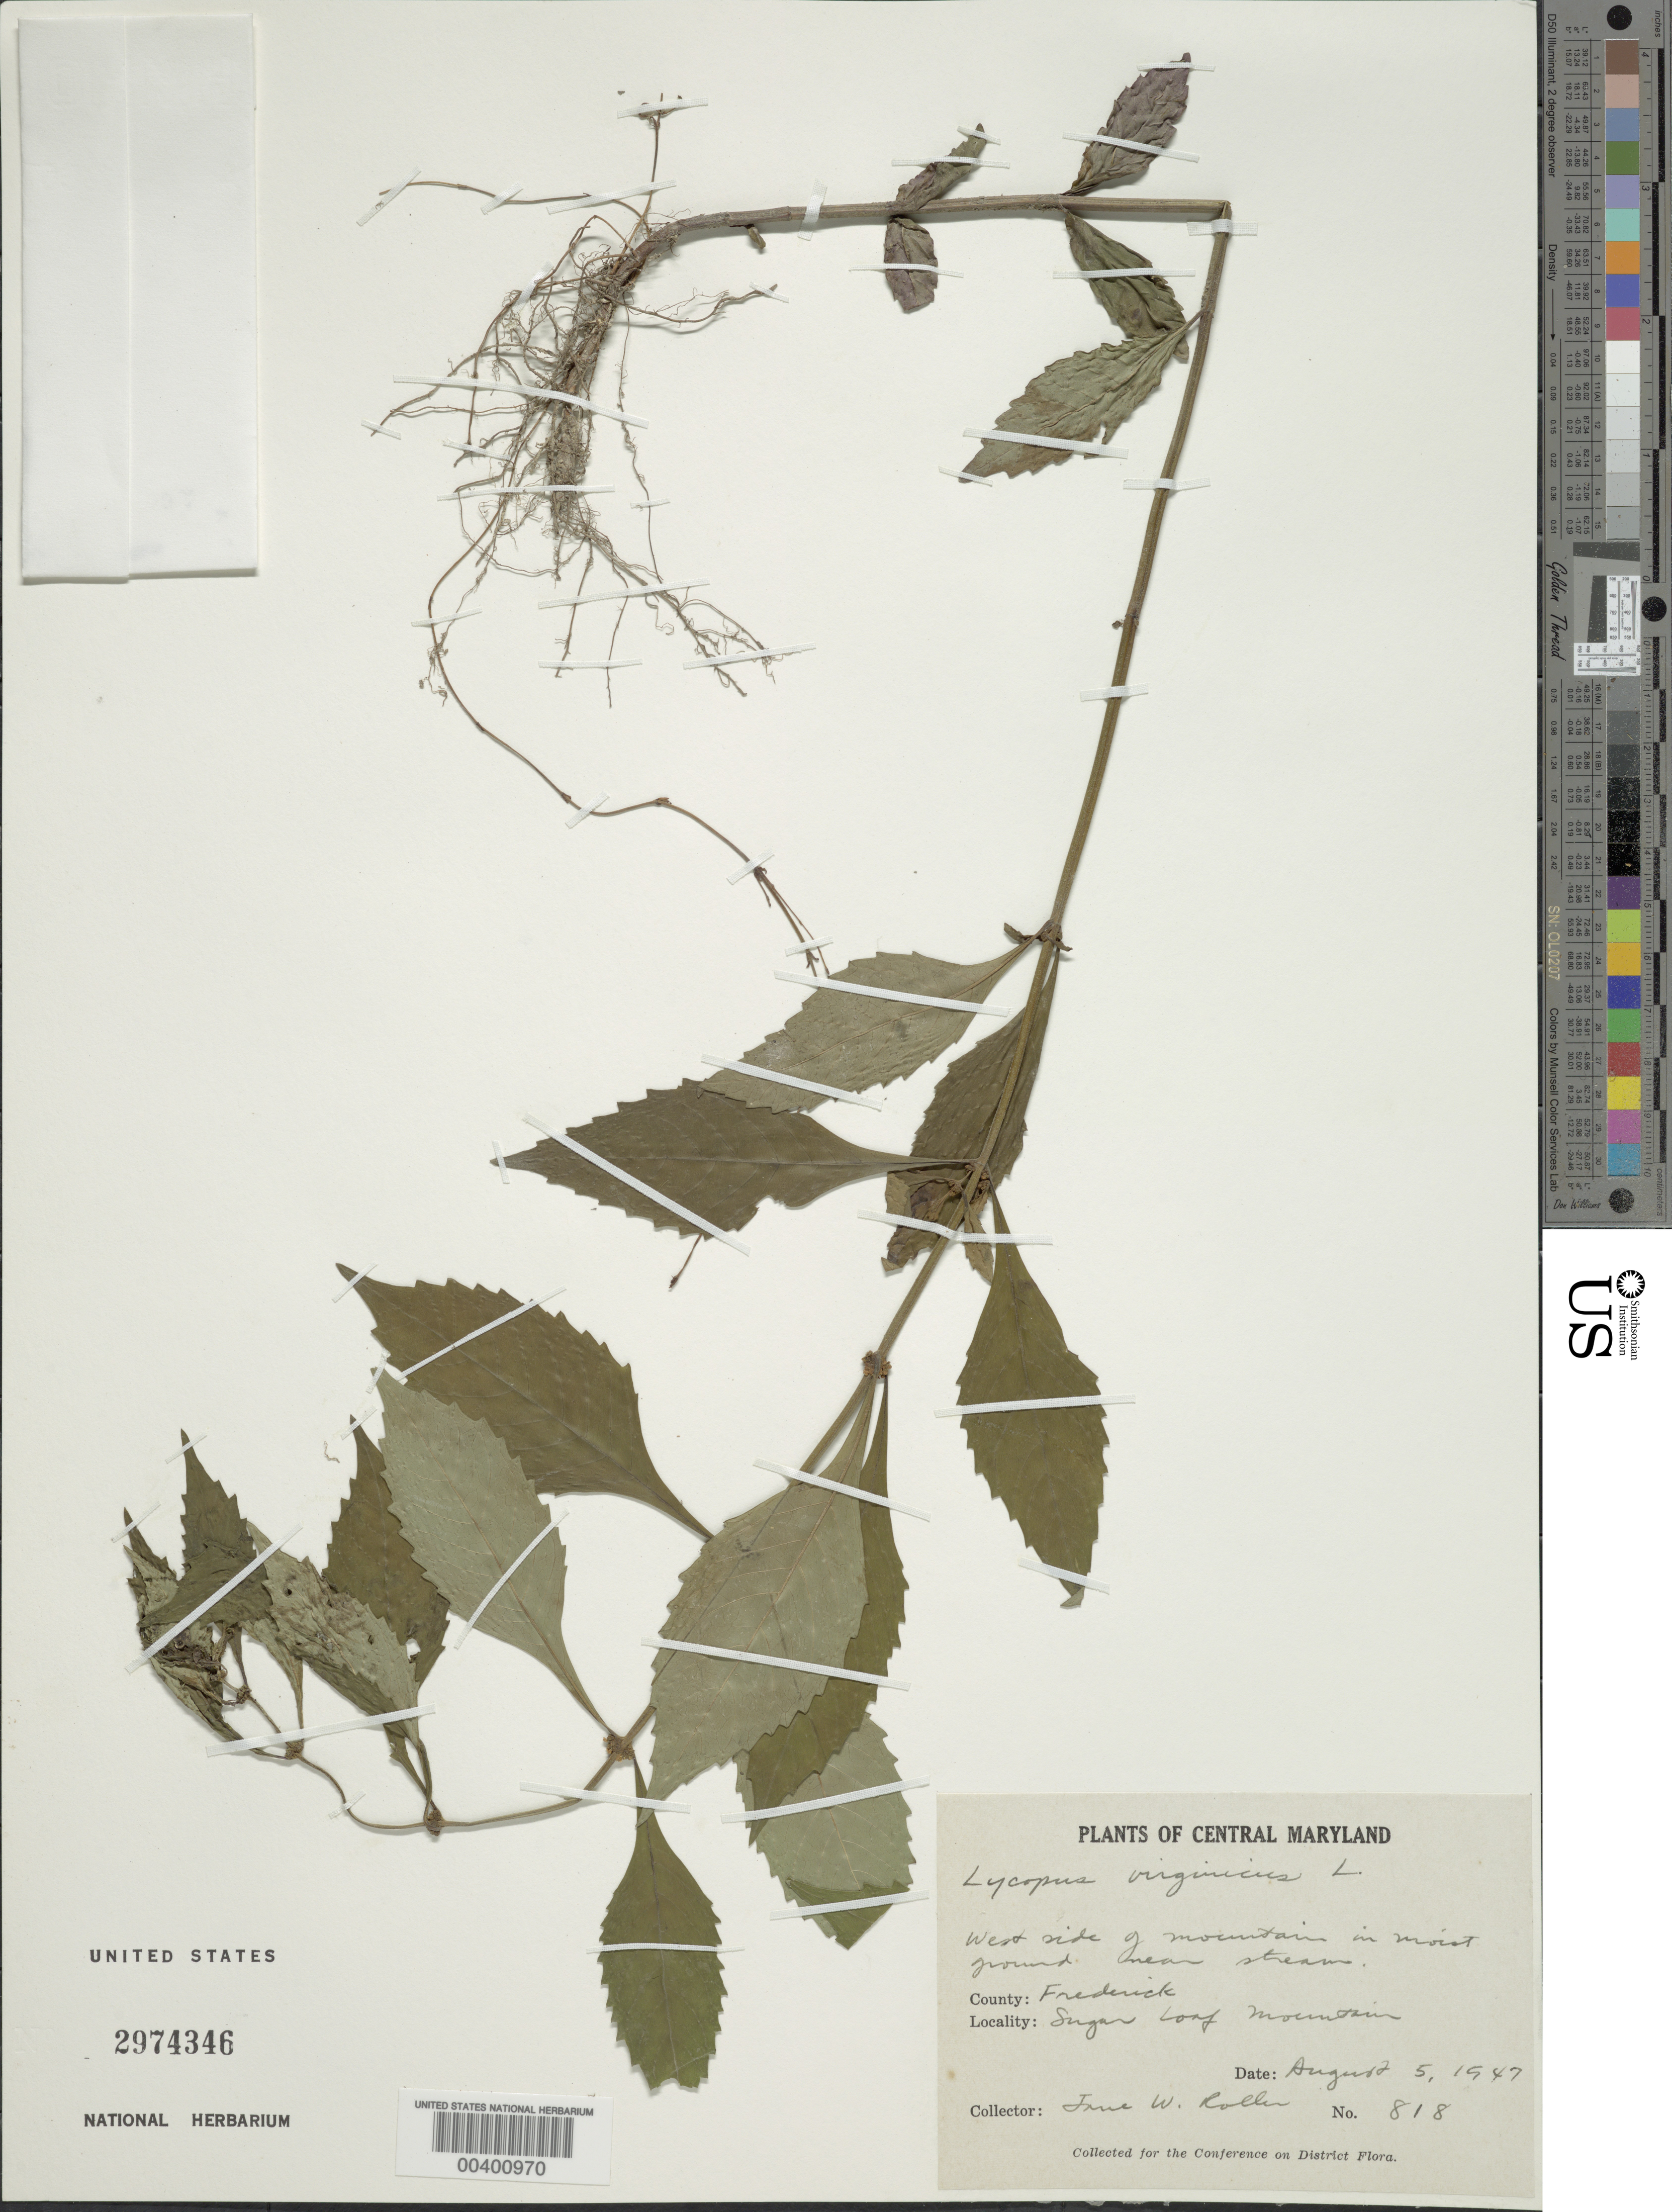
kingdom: Plantae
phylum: Tracheophyta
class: Magnoliopsida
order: Lamiales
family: Lamiaceae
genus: Lycopus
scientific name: Lycopus virginicus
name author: L.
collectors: J. W. Roller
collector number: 818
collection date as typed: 05 Aug 1947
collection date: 1947-08-05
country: United States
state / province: Maryland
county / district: Frederick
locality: Sugar Loaf Mt.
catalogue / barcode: US 2974346